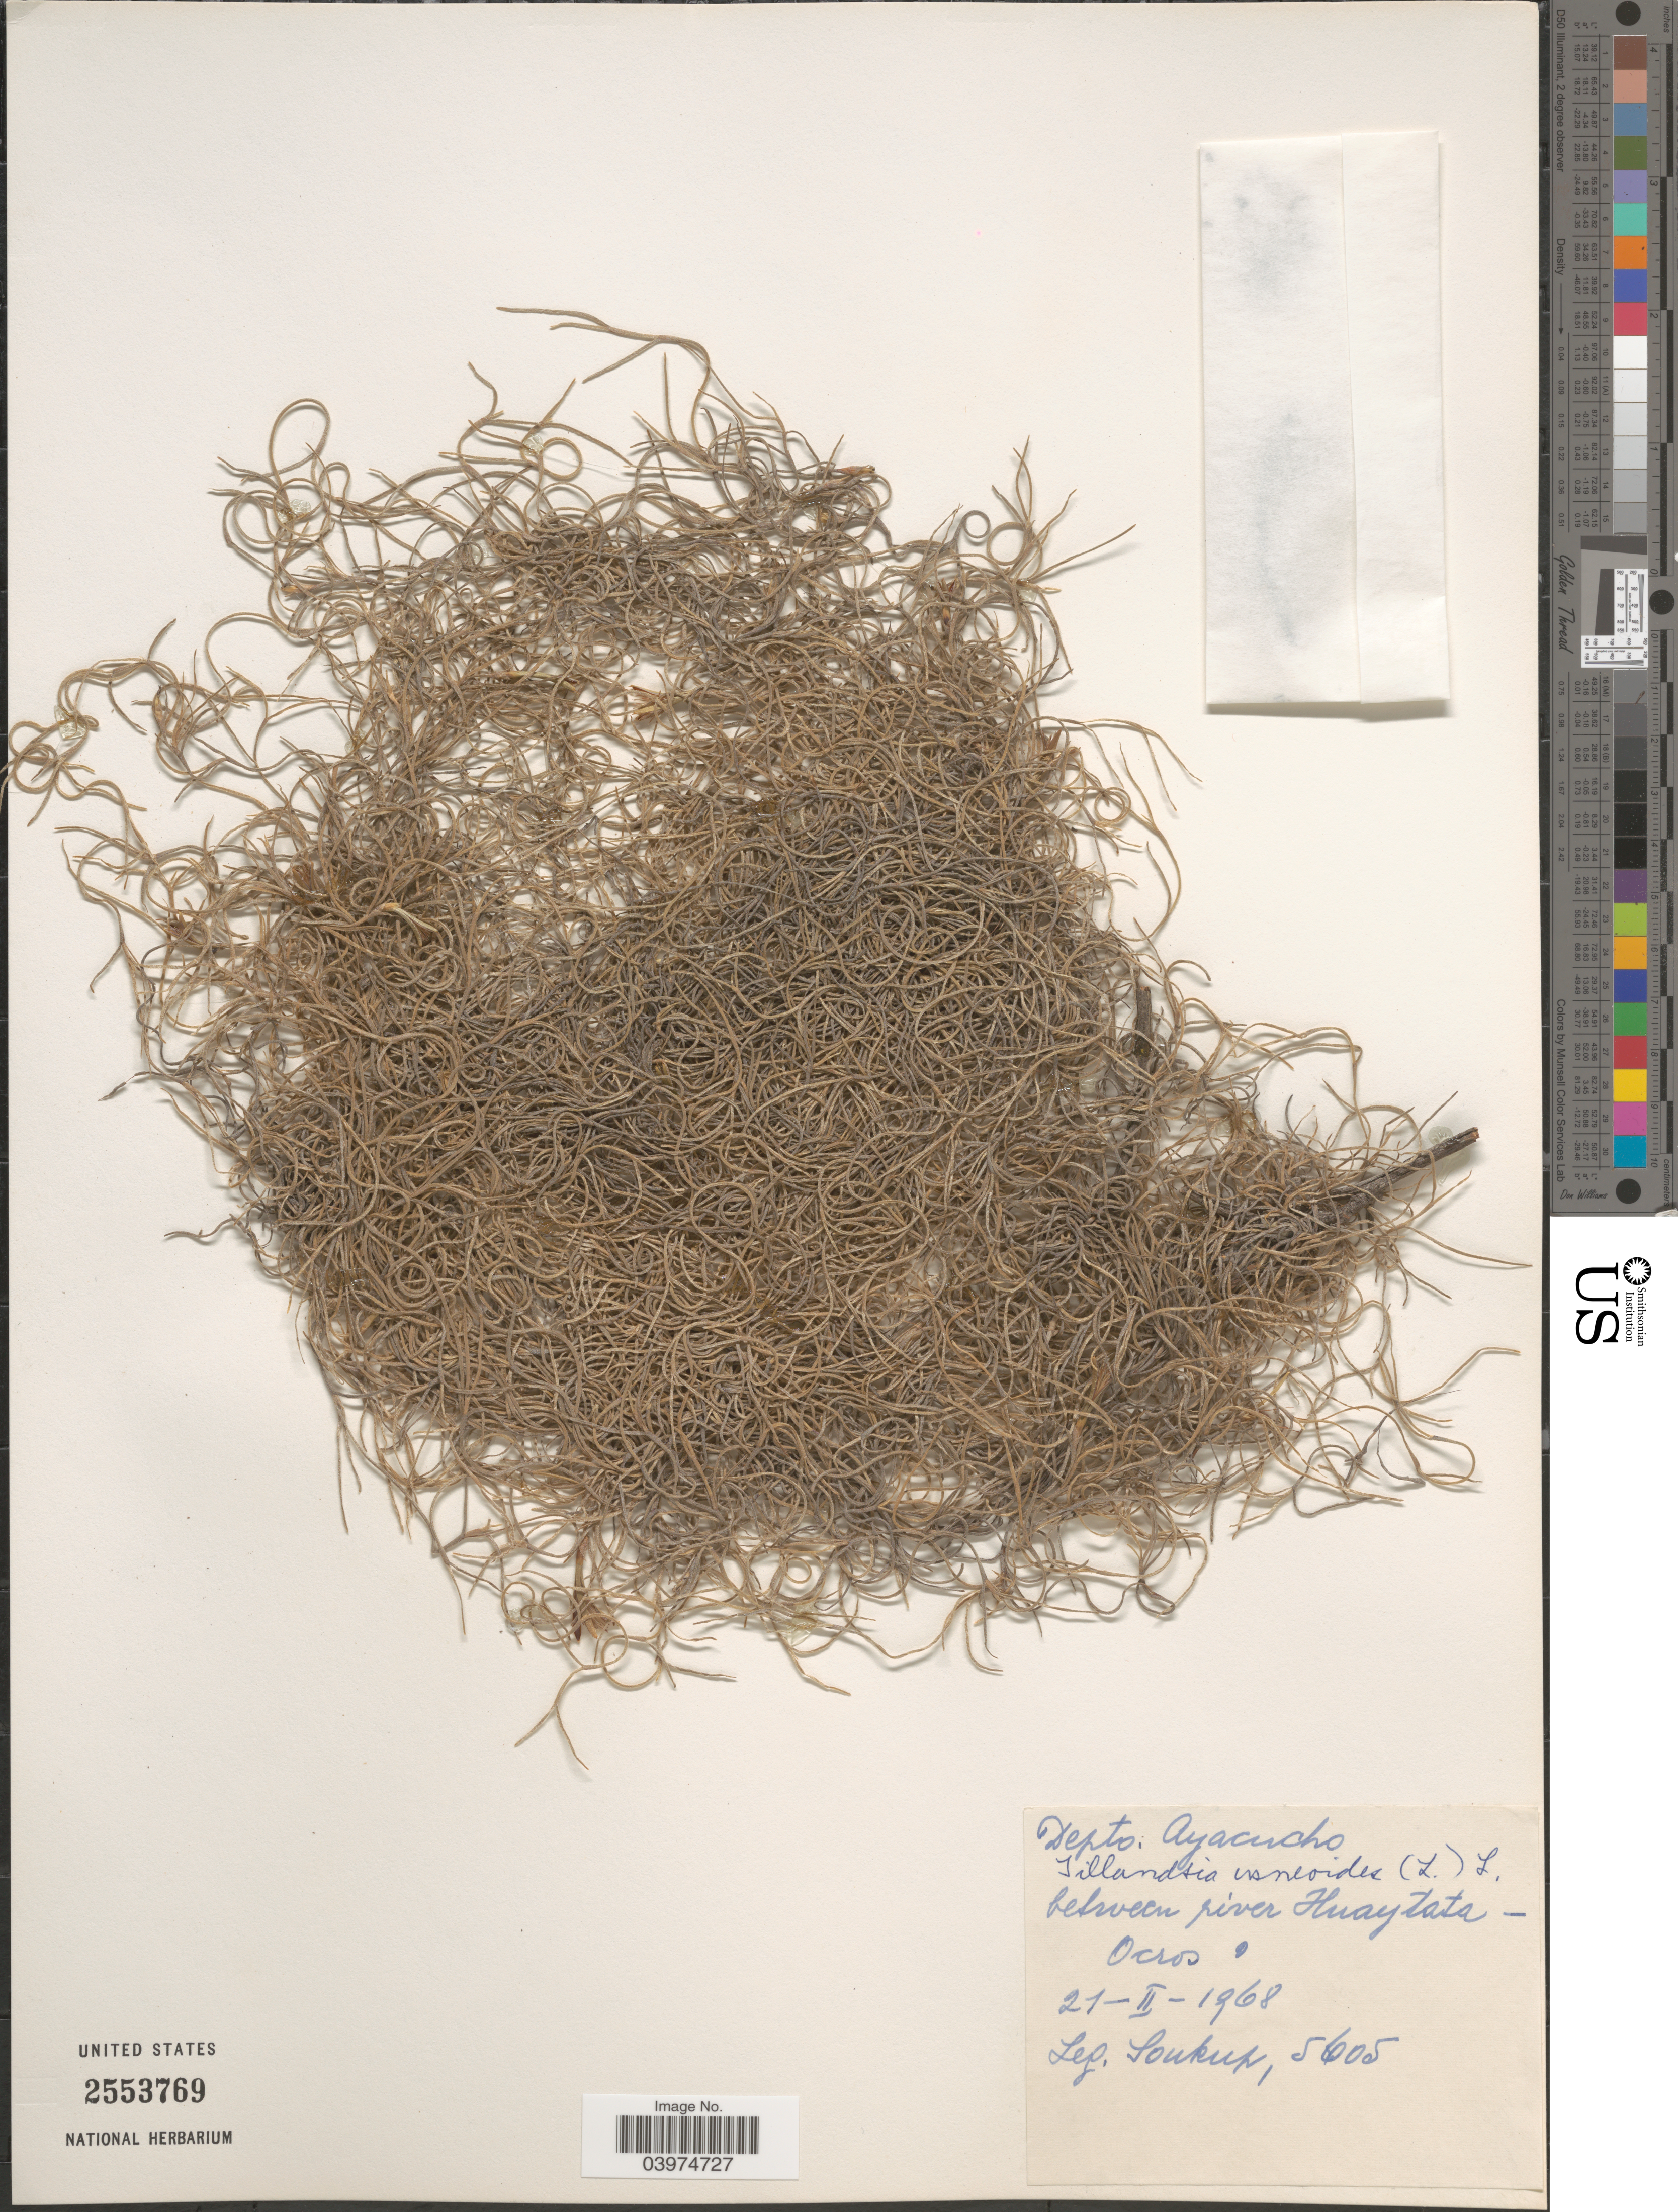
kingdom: Plantae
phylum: Tracheophyta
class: Liliopsida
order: Poales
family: Bromeliaceae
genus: Tillandsia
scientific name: Tillandsia usneoides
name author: (L.) L.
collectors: Soukop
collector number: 5605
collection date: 1968-02-21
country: Peru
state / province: Ayacucho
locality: Depto. Ayacucho between river Huaytata - Ocros.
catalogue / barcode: US 2553769